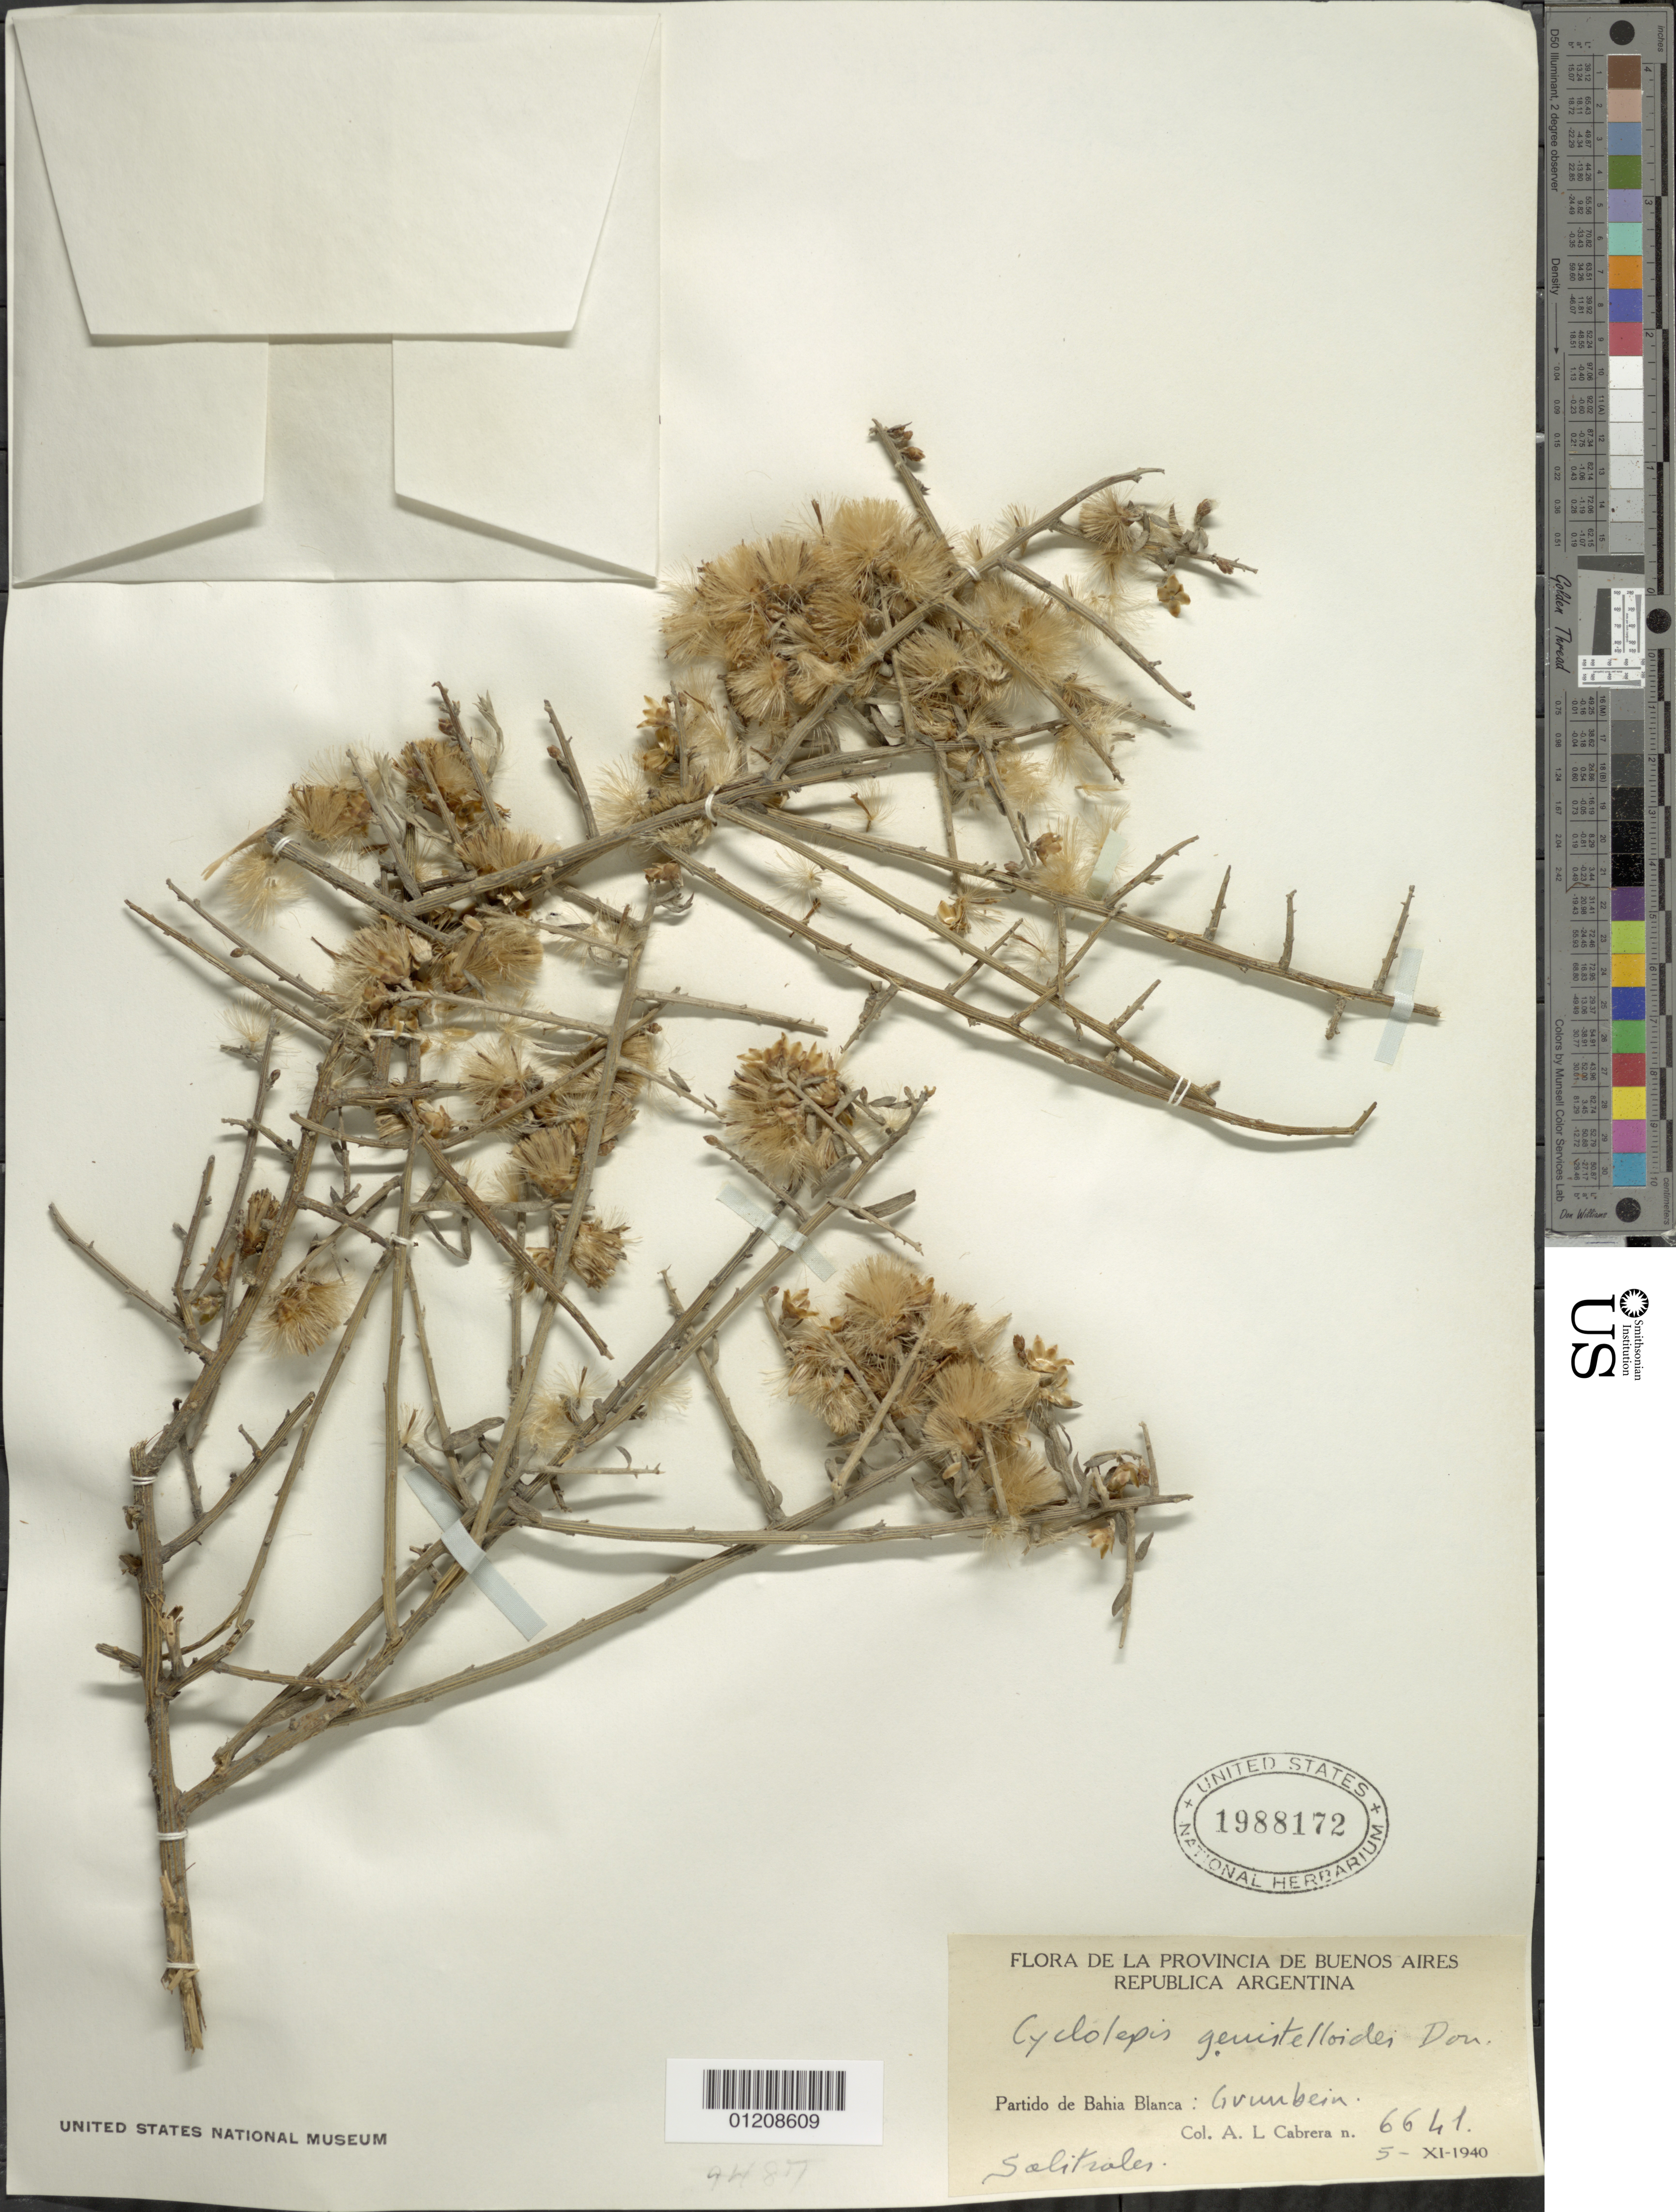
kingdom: Plantae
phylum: Tracheophyta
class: Magnoliopsida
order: Asterales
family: Asteraceae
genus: Cyclolepis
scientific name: Cyclolepis genistoides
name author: Gill. ex D. Don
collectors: A. L. Cabrera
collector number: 6641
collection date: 1940-11-05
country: Argentina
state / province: Buenos Aires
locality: Partido de Bahia Blanca: Grunbein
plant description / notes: Salitrales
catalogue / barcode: US 1988172